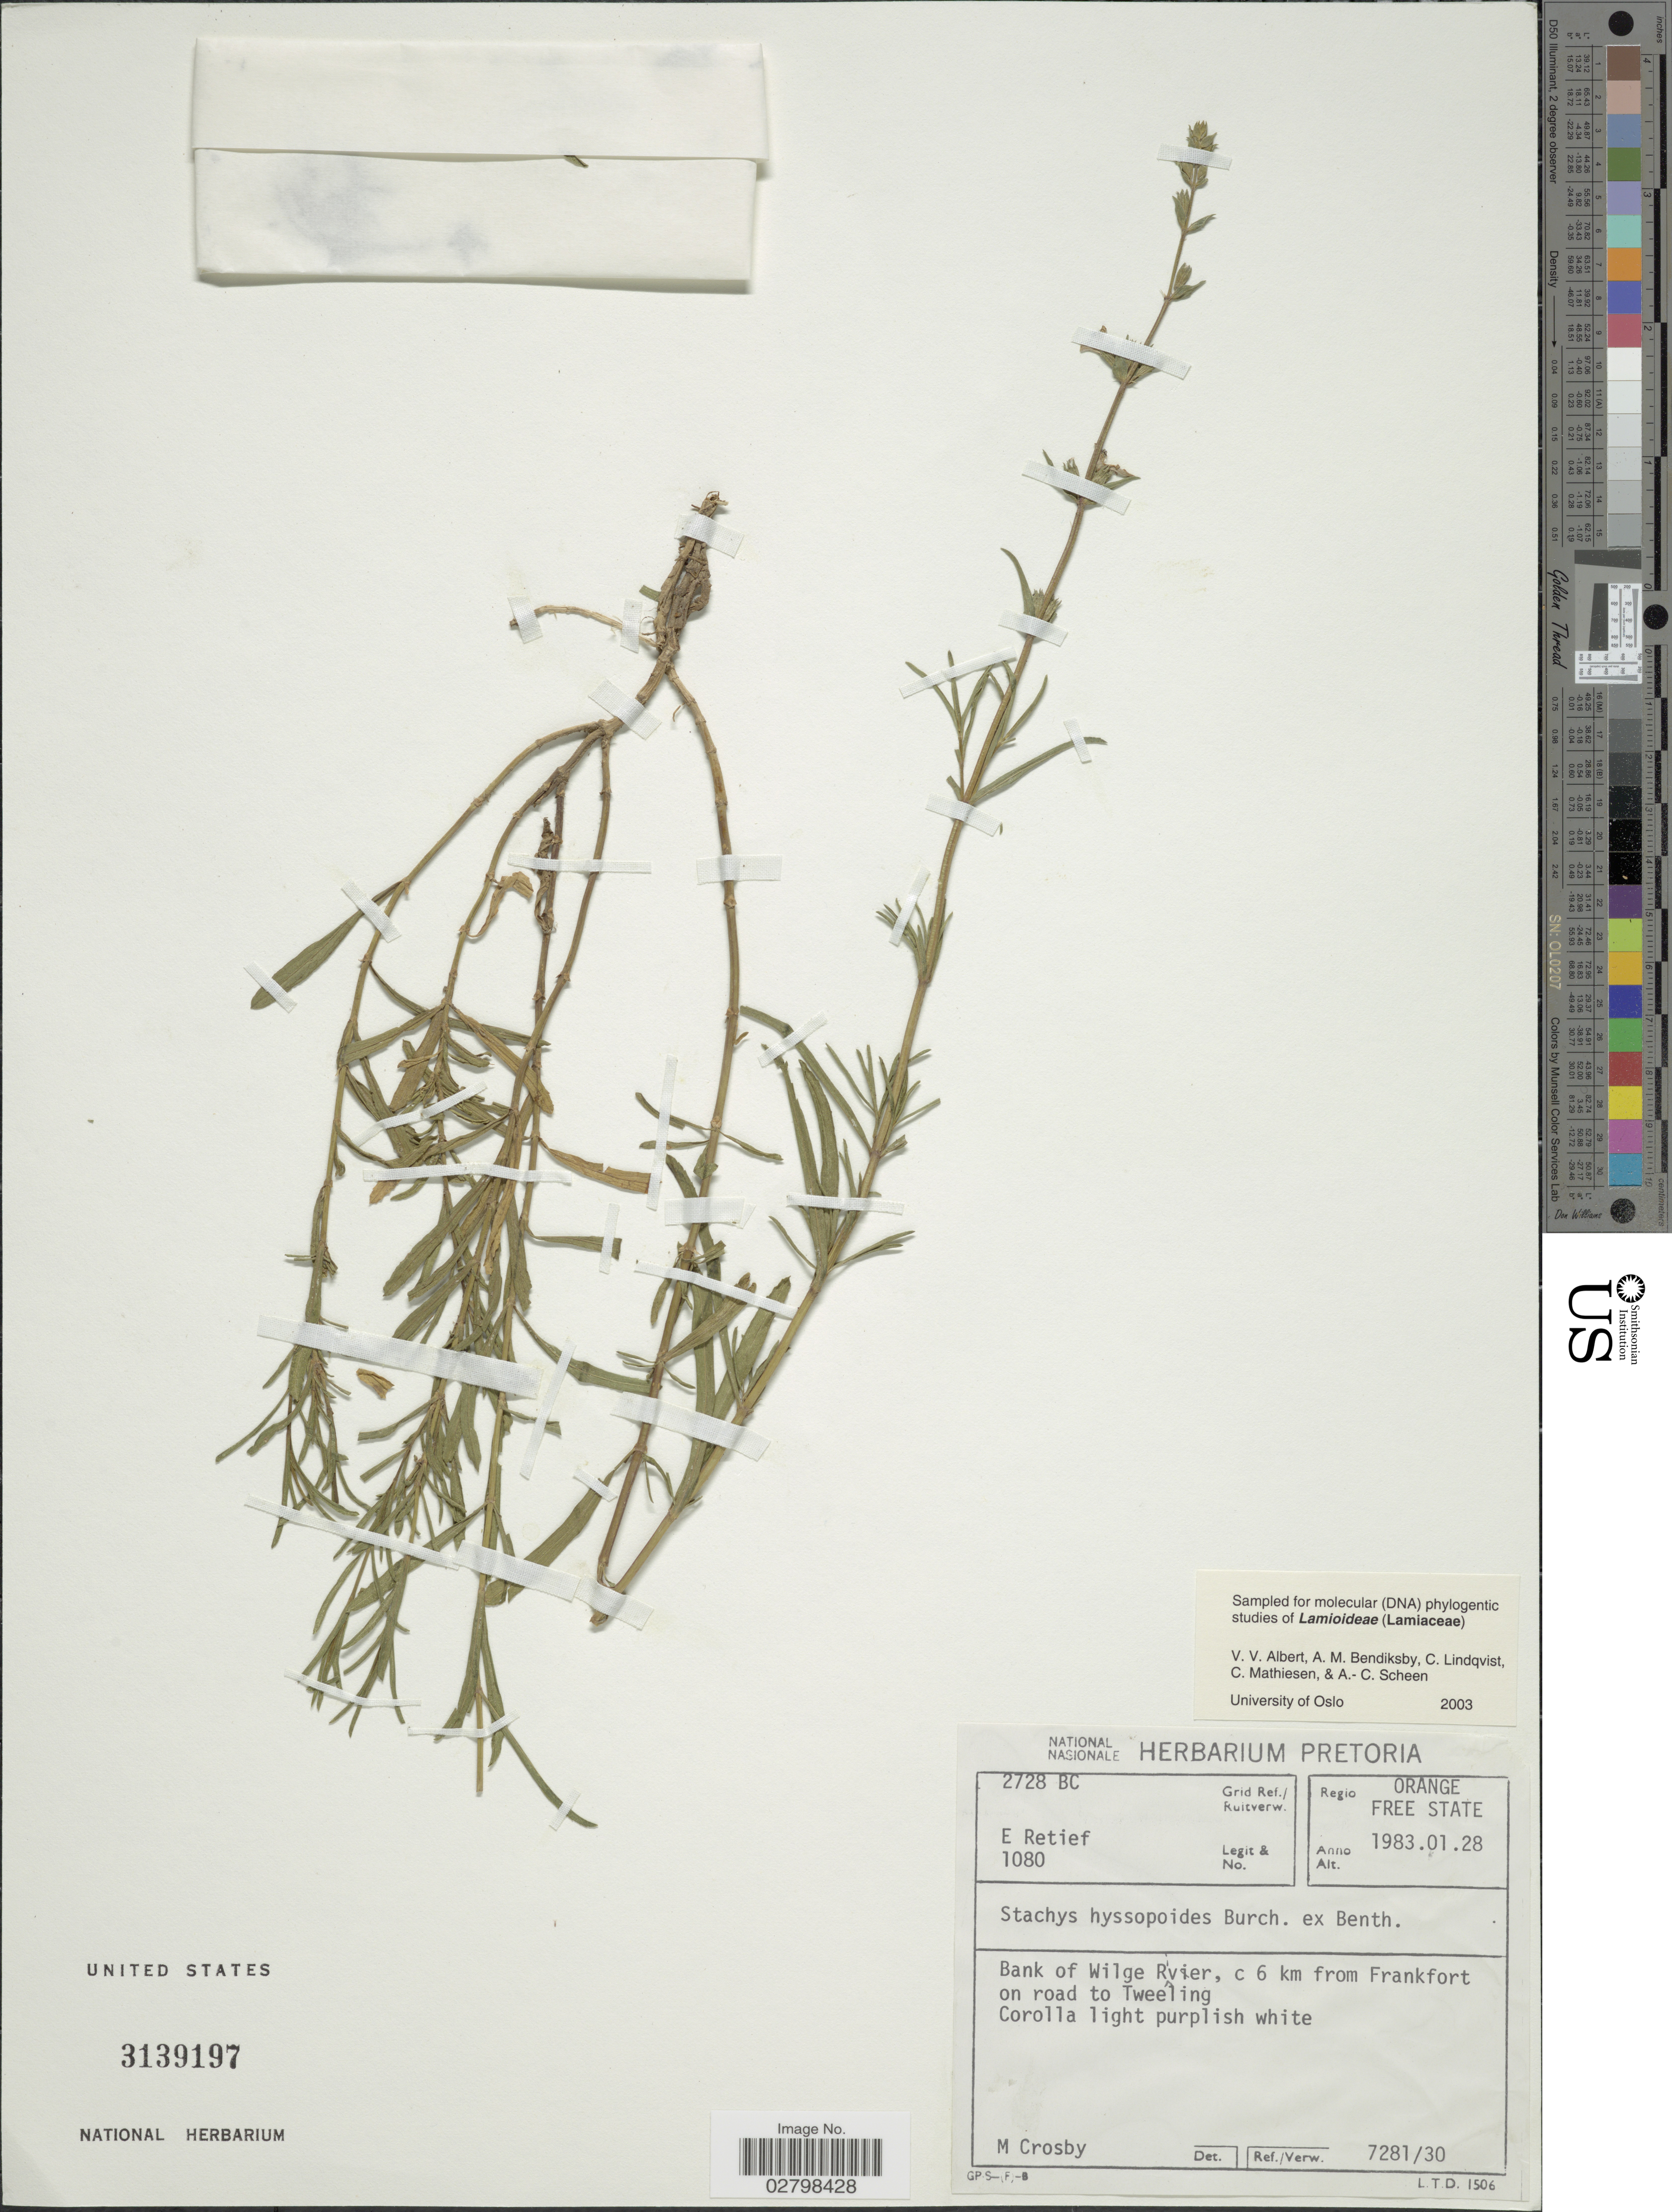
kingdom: Plantae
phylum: Tracheophyta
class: Magnoliopsida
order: Lamiales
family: Lamiaceae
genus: Stachys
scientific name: Stachys hyssopoides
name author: Burch. ex Benth.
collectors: E. Retief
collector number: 1080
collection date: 1983-01-28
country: South Africa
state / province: Free State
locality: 2728 BC Grid Ref./Ruitverw. Regio Orange Free State. Bank of Wilge River, c 6 km from Frankfort on road to Tweeling.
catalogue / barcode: US 3139197